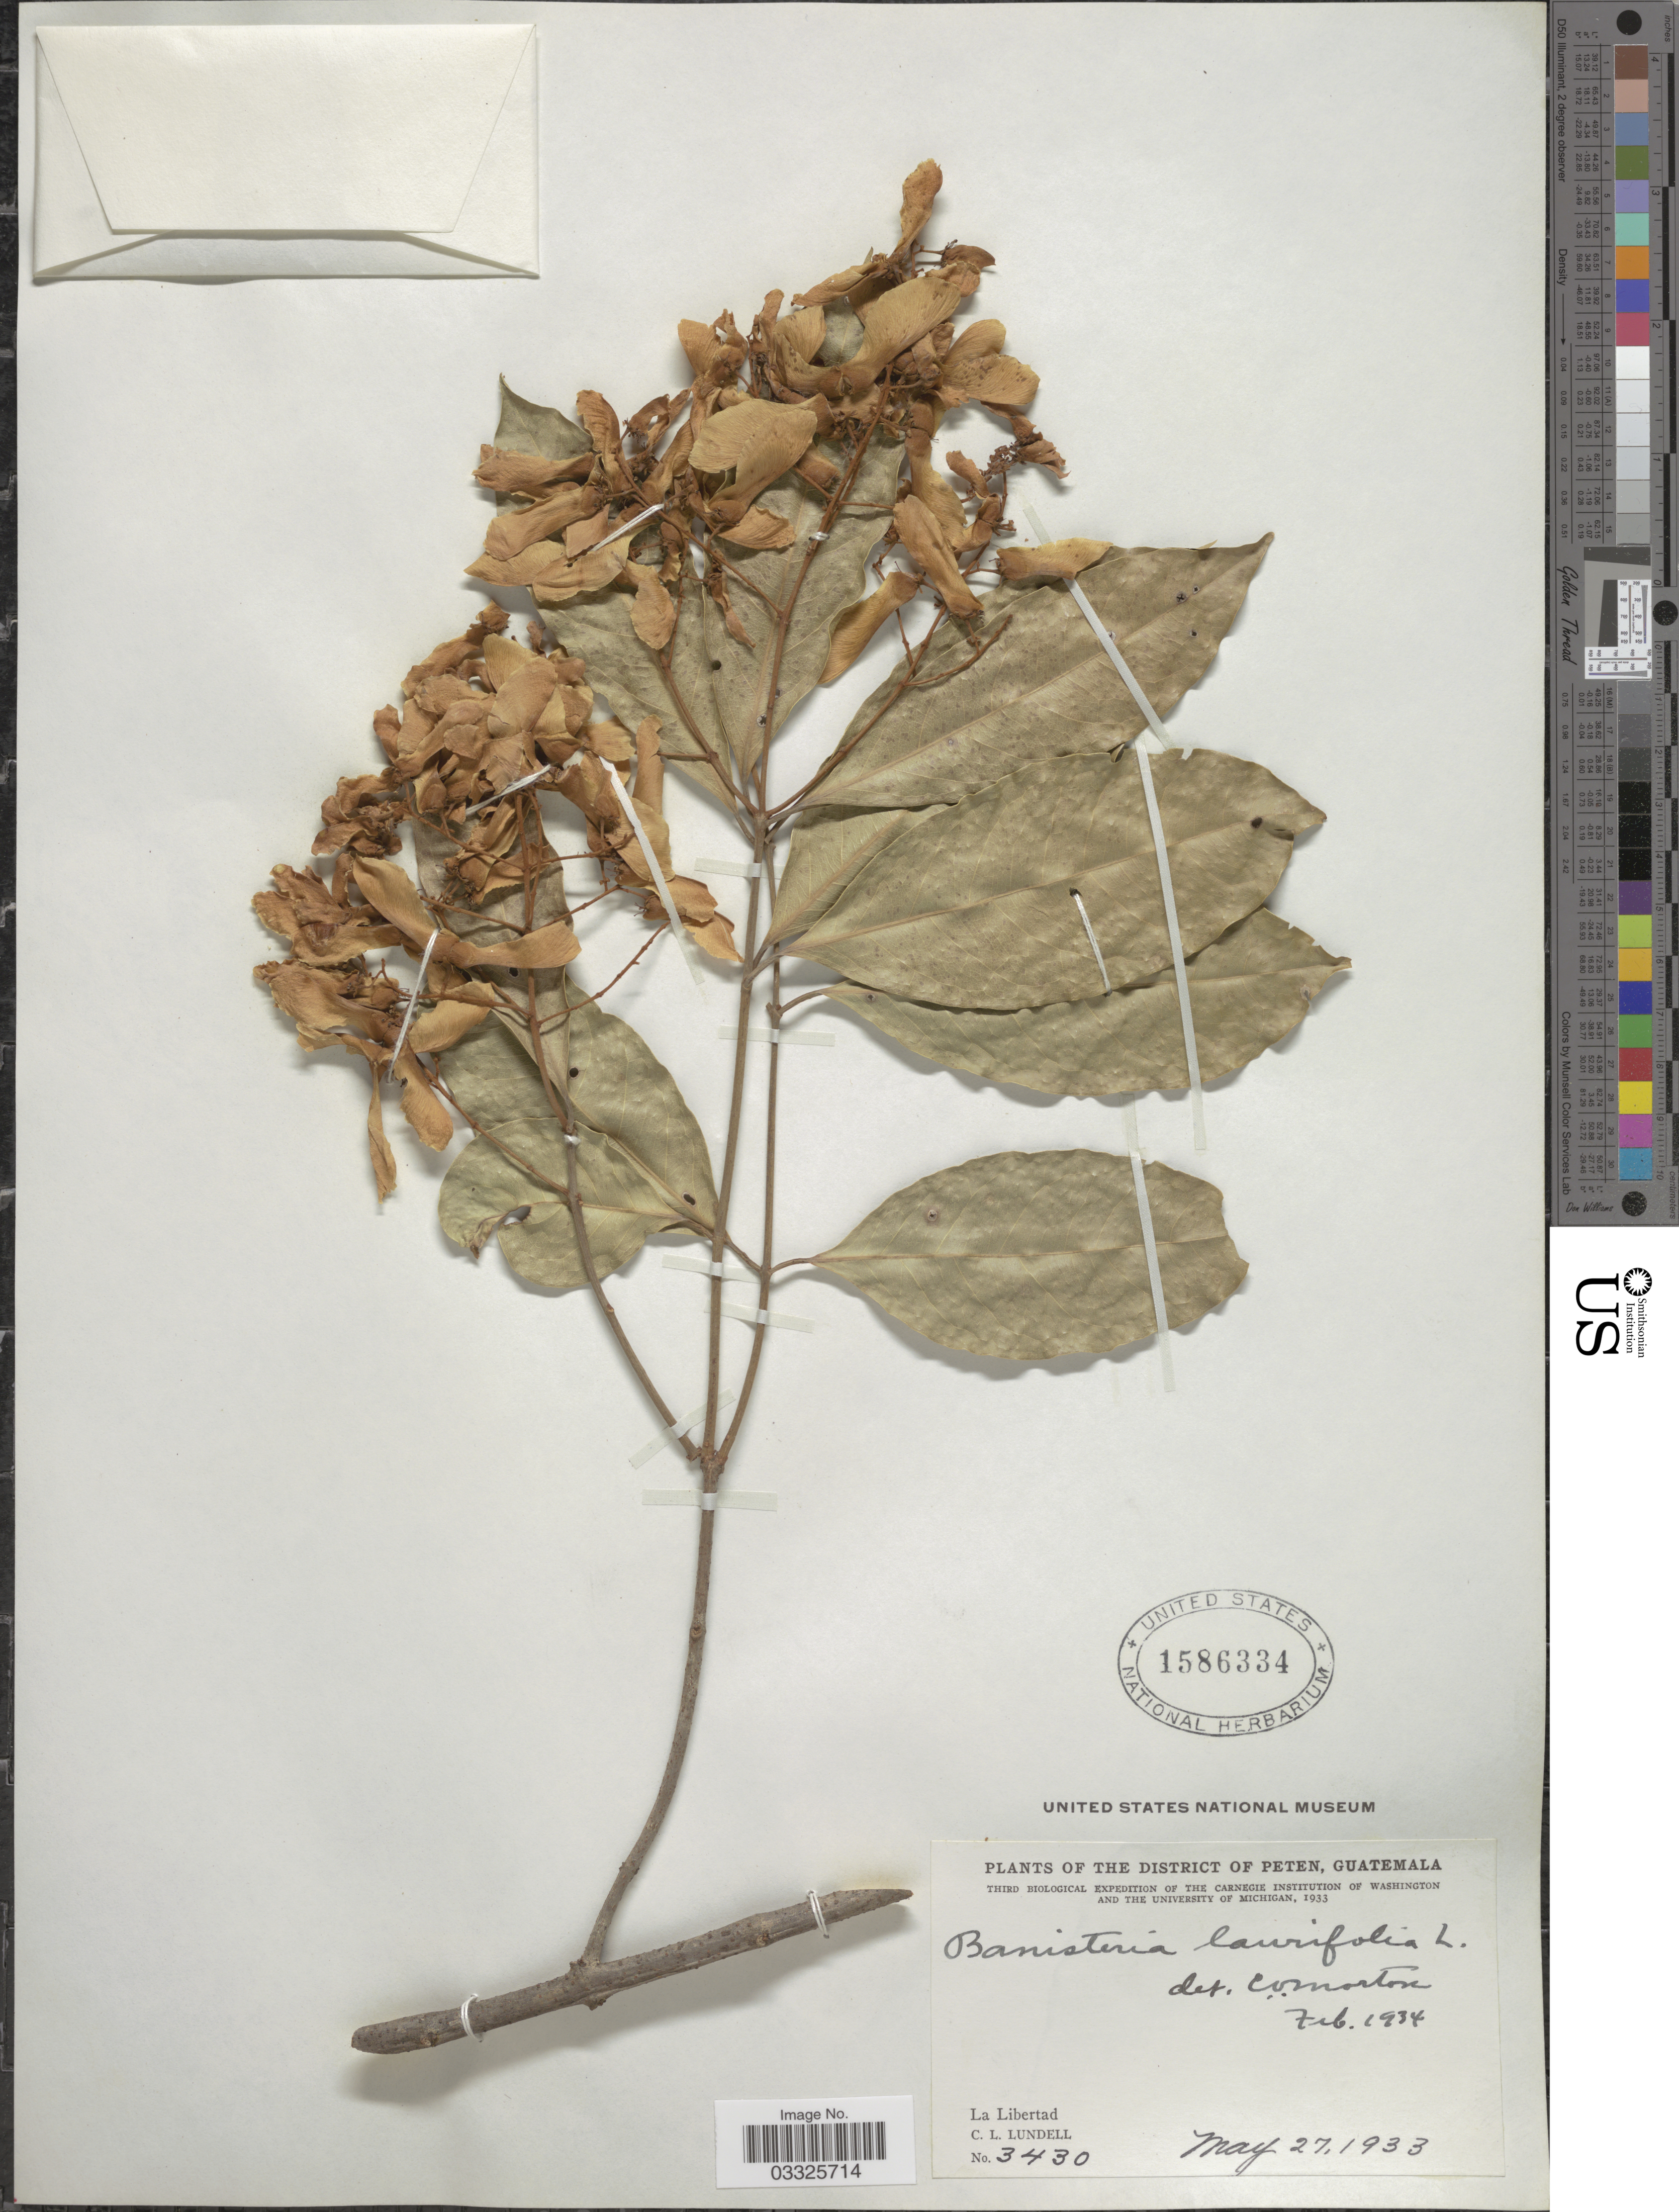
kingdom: Plantae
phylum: Tracheophyta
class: Magnoliopsida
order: Malpighiales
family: Malpighiaceae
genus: Heteropterys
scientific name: Heteropterys laurifolia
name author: (L.) A. Juss.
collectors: C. L. Lundell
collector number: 3430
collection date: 1933-05-27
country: Guatemala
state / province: El Petén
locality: The District of Peten. La Libertad.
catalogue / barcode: US 1586334